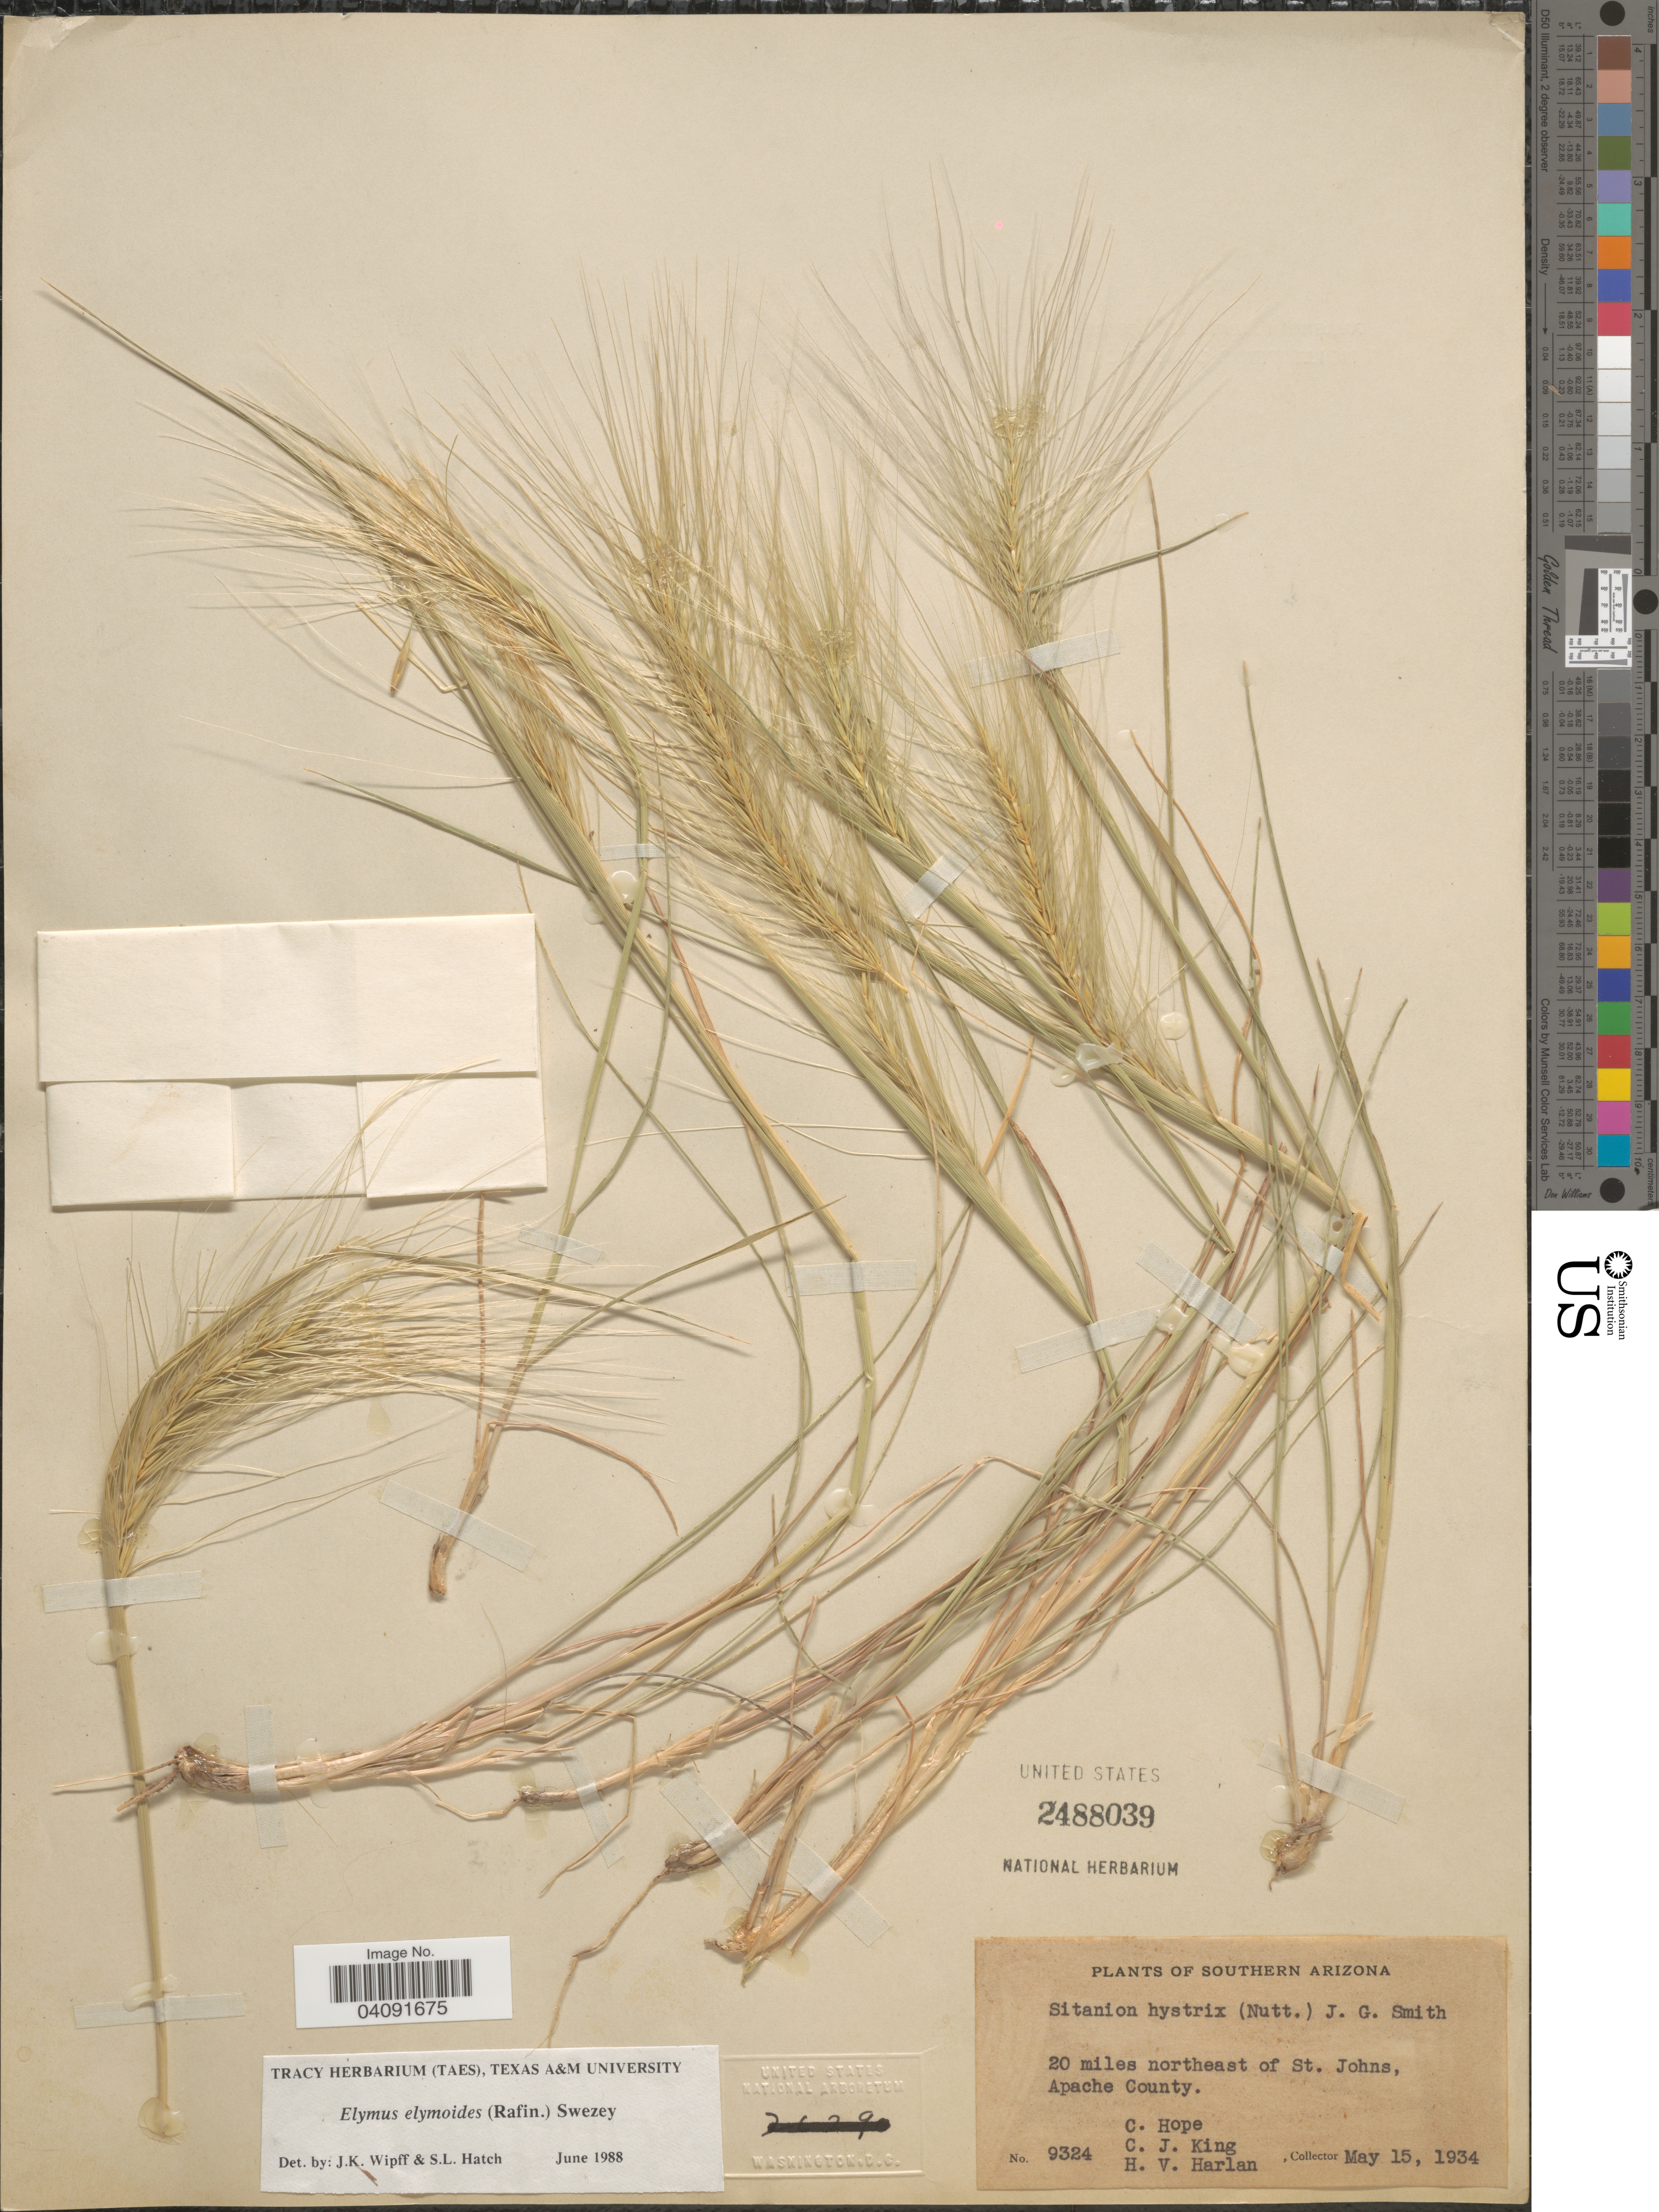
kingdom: Plantae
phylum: Tracheophyta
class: Liliopsida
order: Poales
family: Poaceae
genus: Elymus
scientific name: Elymus elymoides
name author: (Raf.) Swezey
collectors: C. Hope, C. J. King & H. Harlan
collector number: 9324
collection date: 1934-05-15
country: United States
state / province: Arizona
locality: Southern Arizona. 20 miles northeast of St. Johns, Apache County.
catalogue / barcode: US 2488039